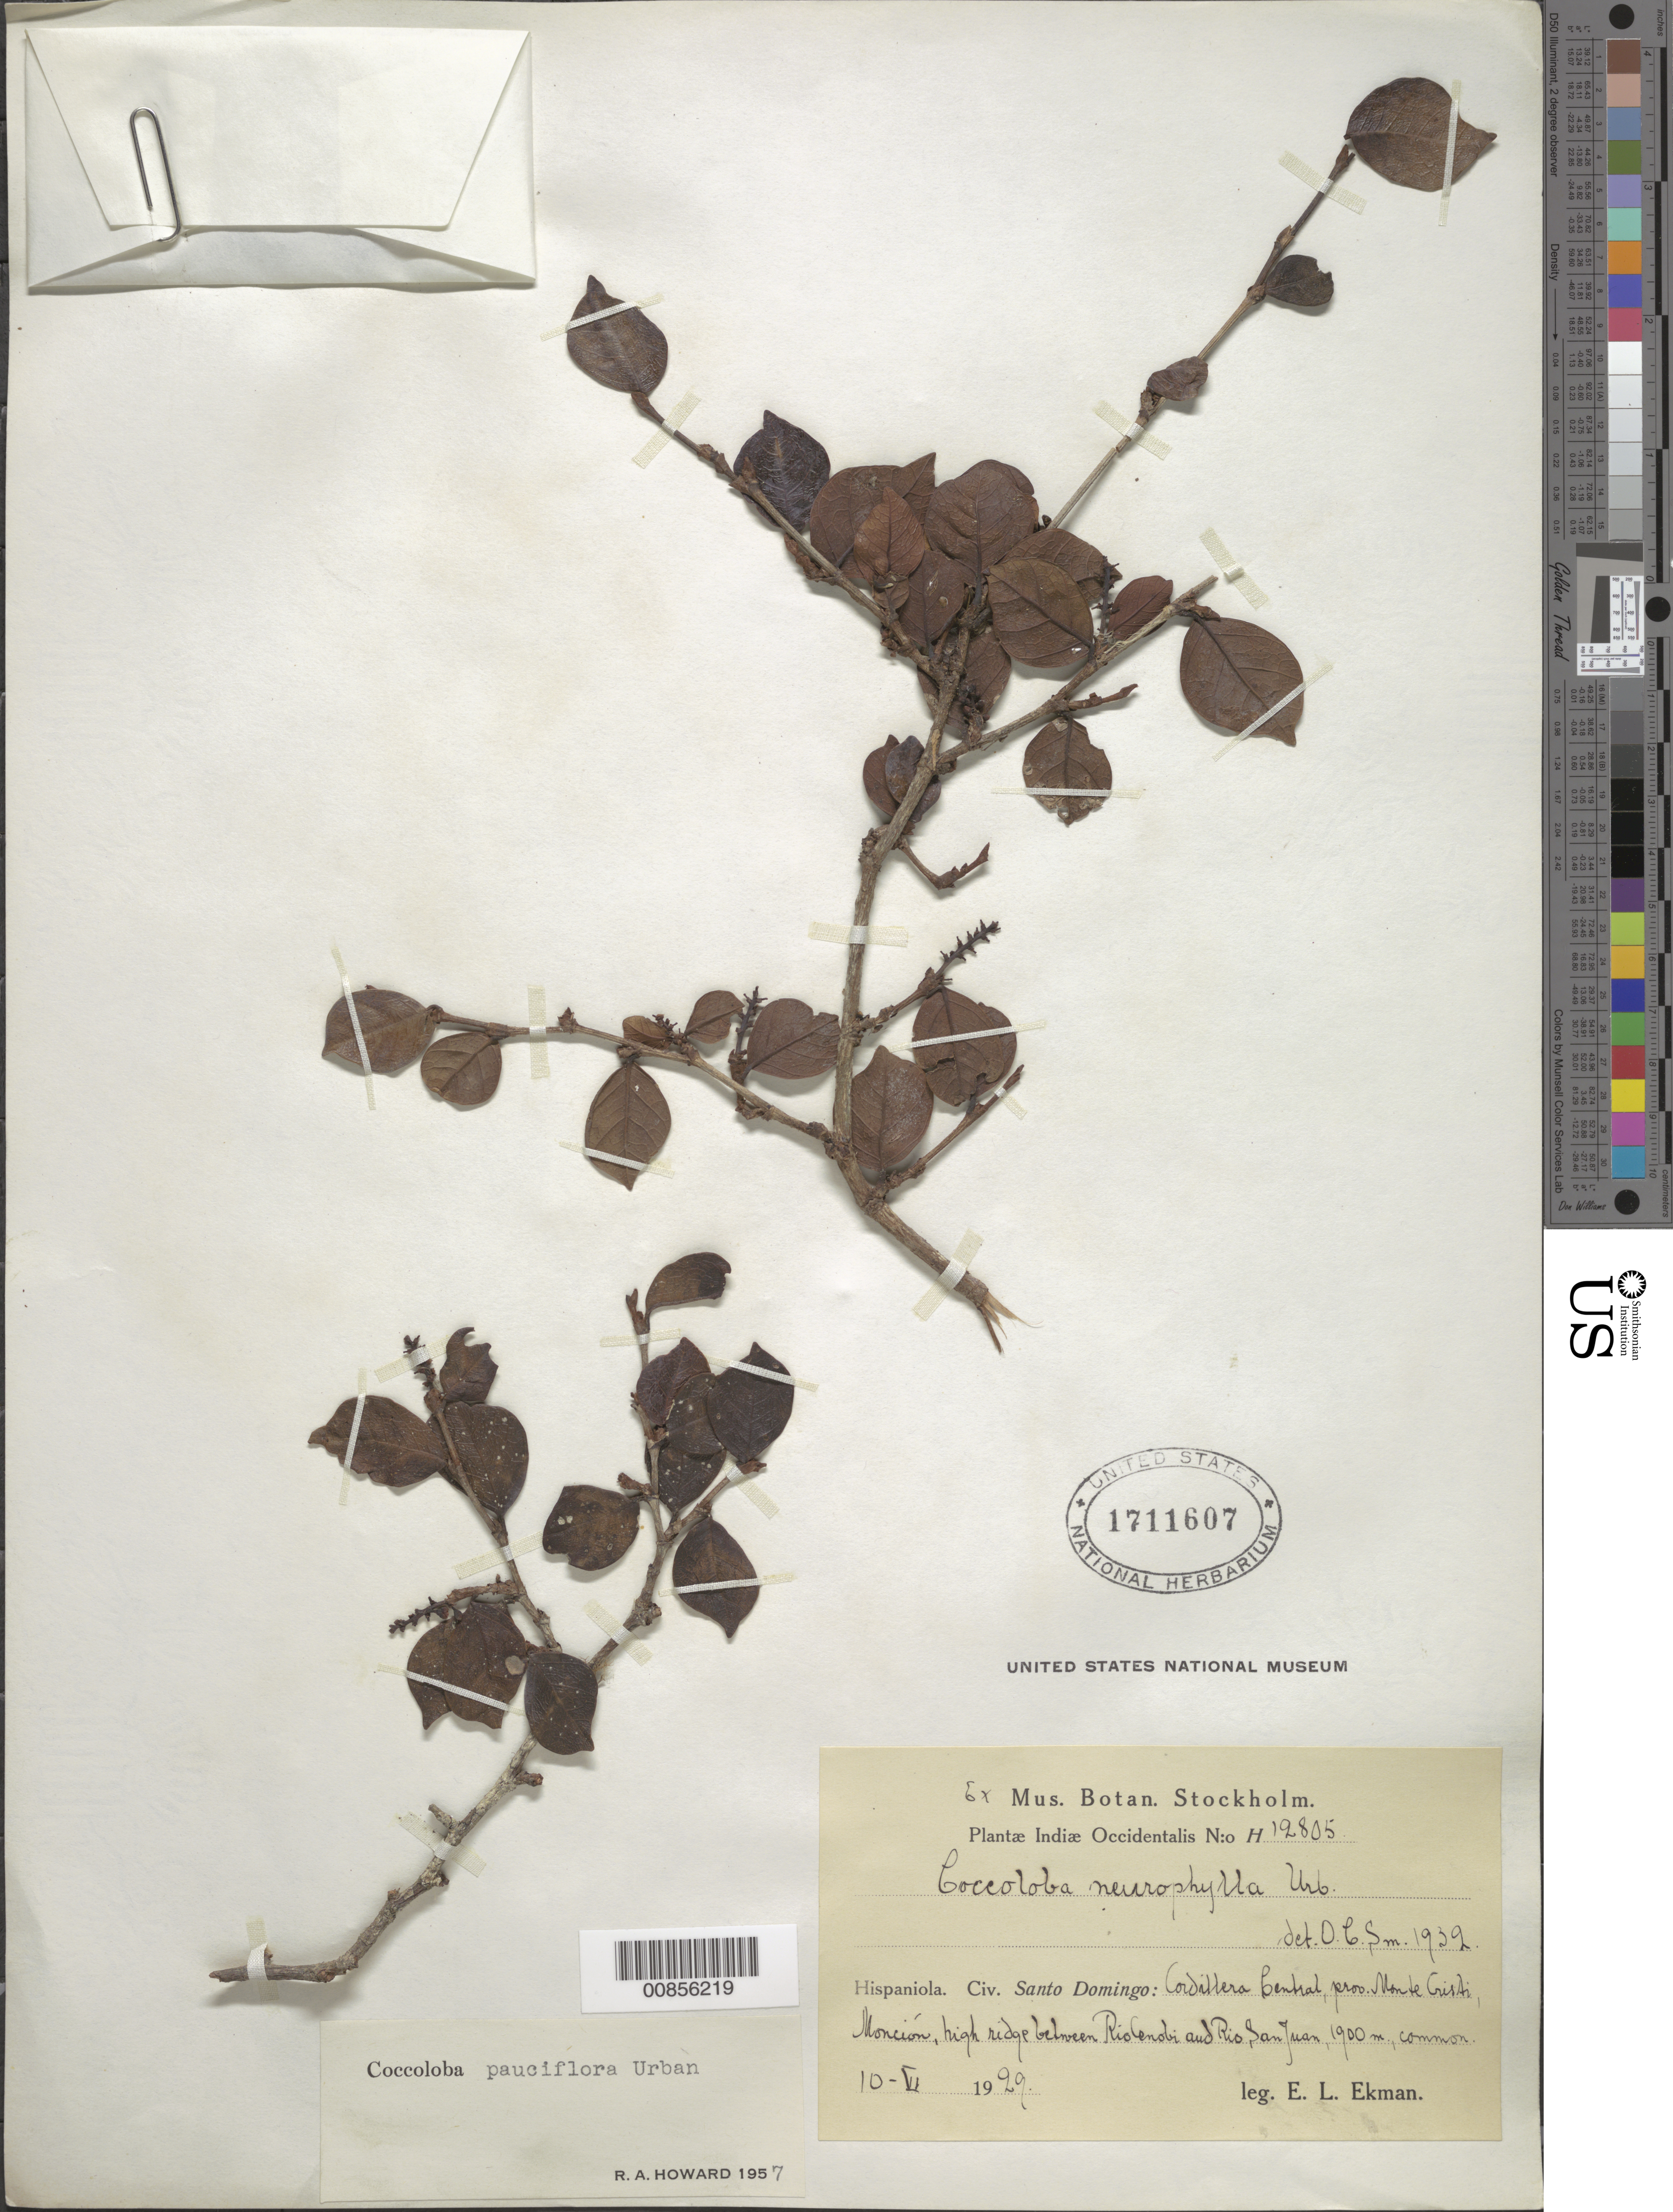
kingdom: Plantae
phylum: Tracheophyta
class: Magnoliopsida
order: Caryophyllales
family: Polygonaceae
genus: Coccoloba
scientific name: Coccoloba pauciflora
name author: Urb.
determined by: Howard, R. A.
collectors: E. L. Ekman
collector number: H 12805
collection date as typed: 10 Jun 1929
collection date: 1929-06-10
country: Dominican Republic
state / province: Monte Cristi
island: Hispaniola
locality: Cordillera Central, Monción, high ridge between Río Cenobi and Río San Juan.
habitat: High ridge.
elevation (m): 1900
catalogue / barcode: US 1711607